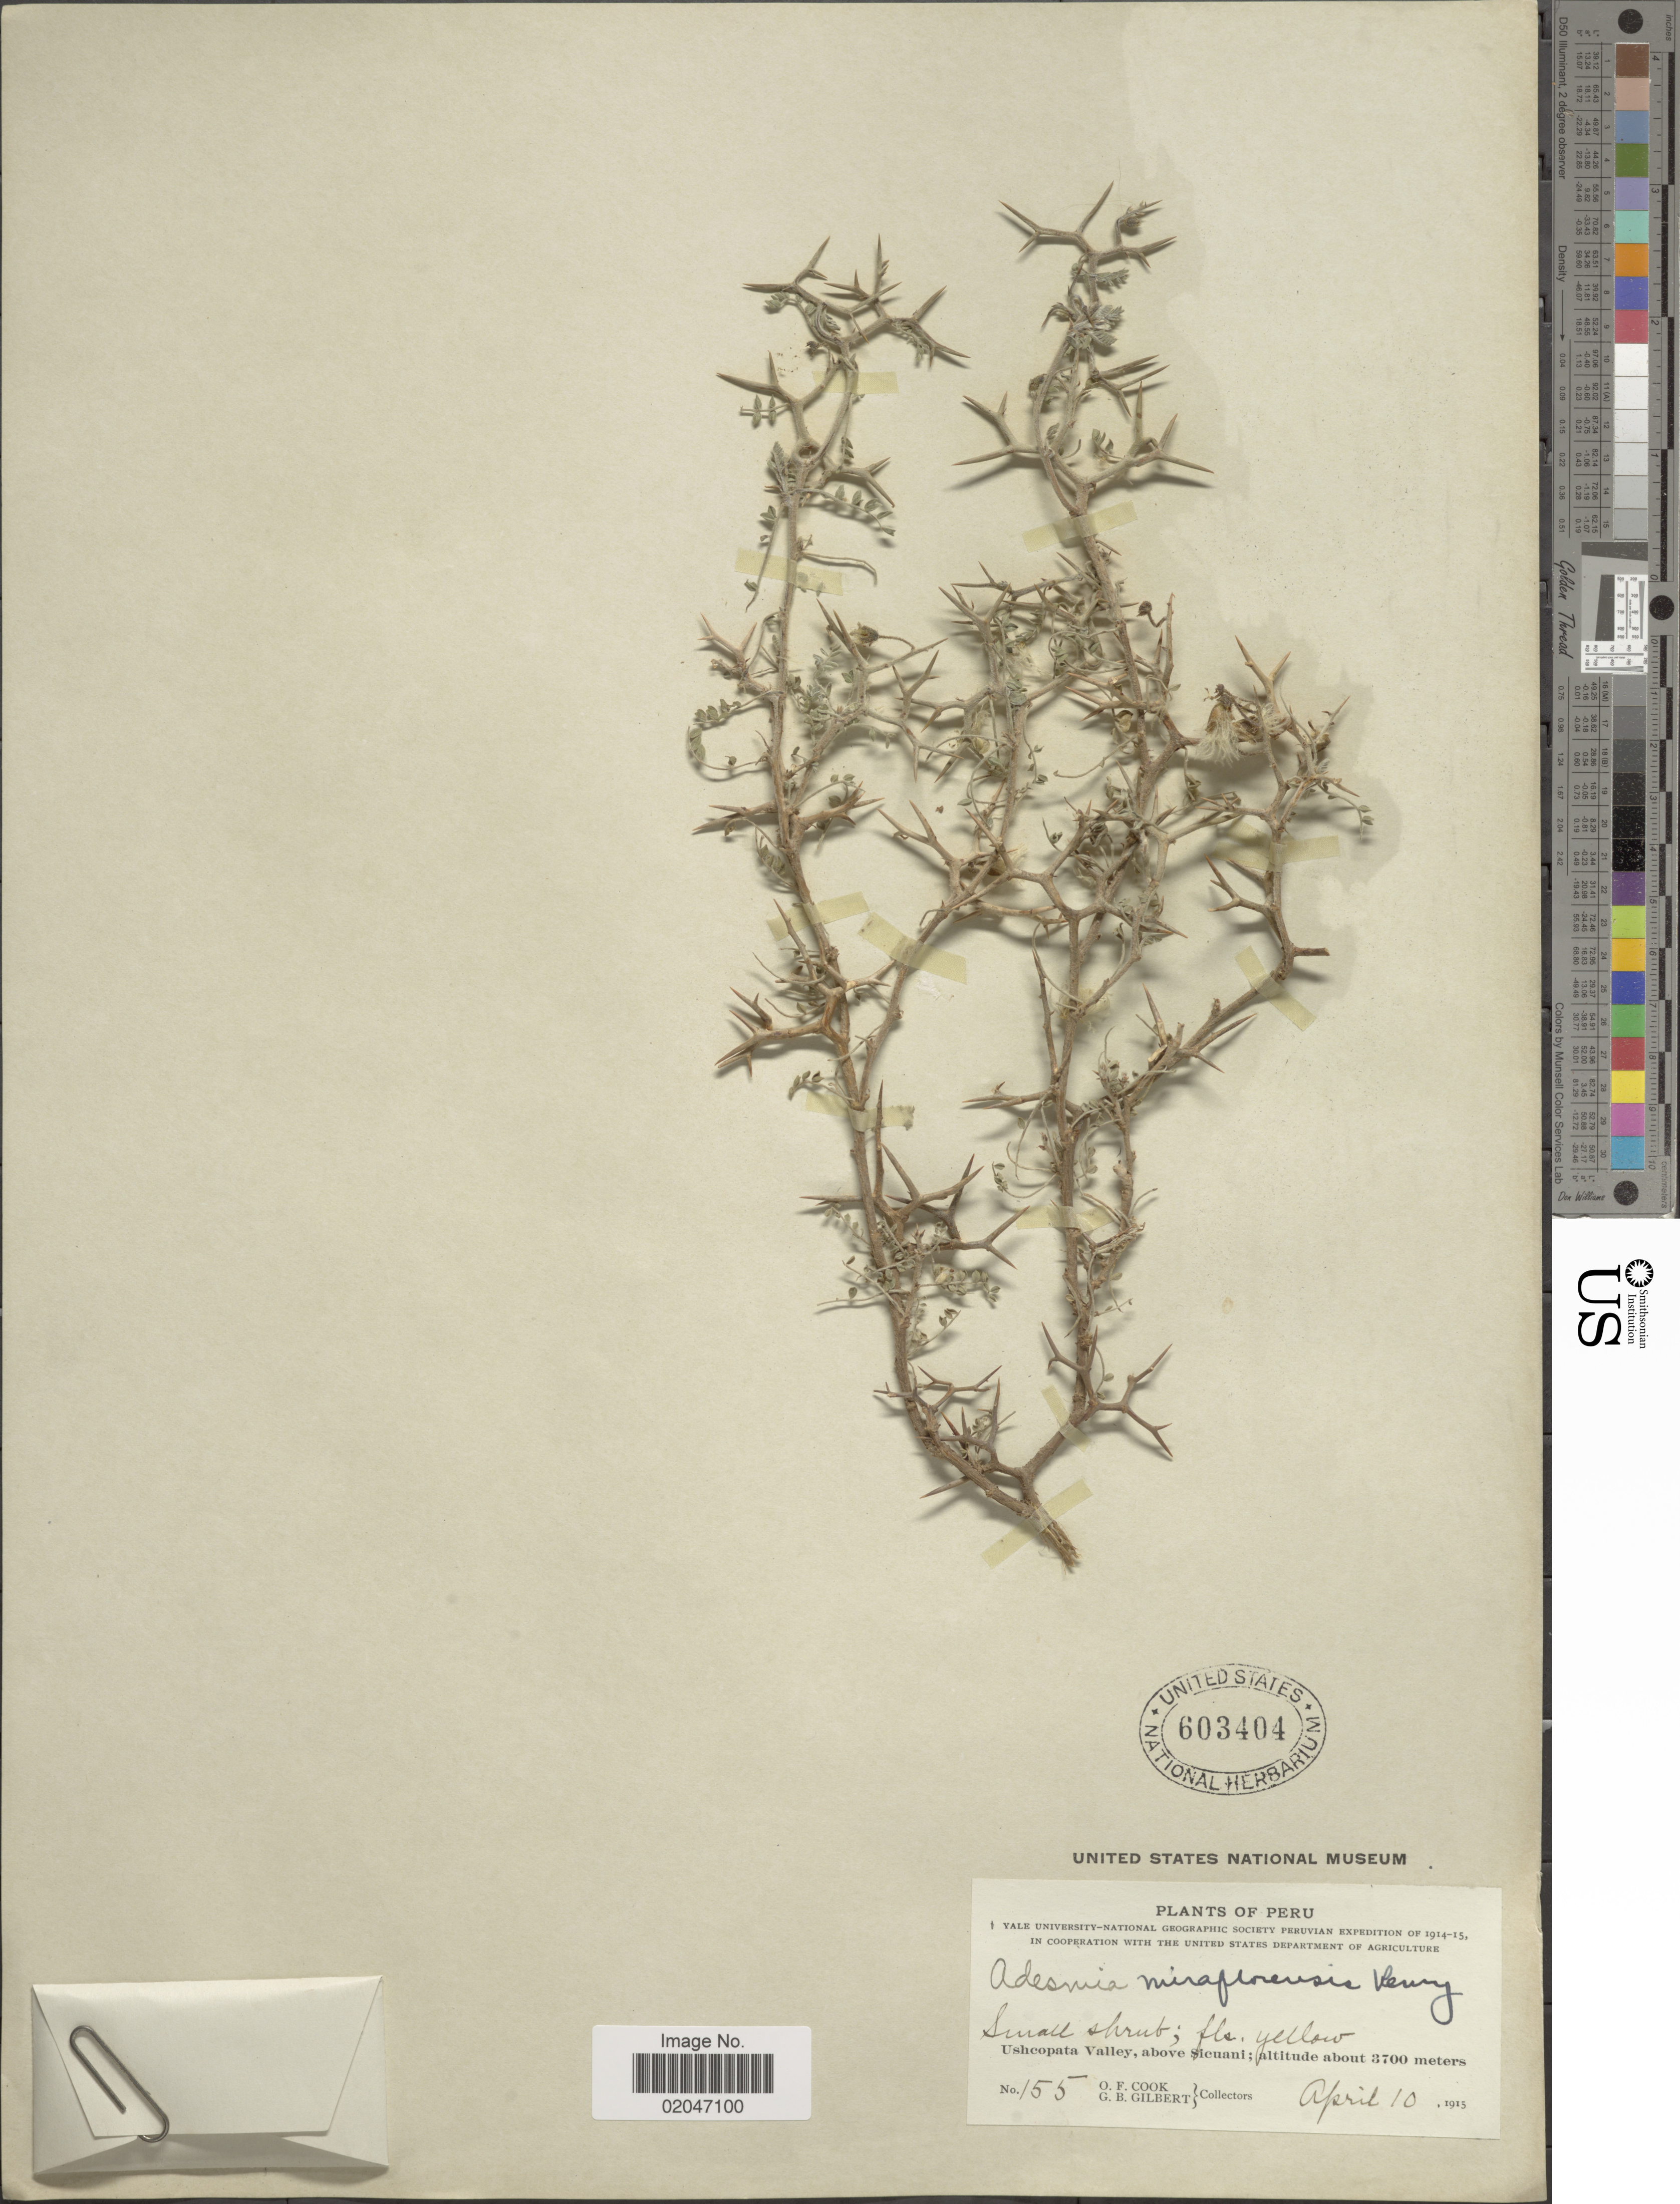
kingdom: Plantae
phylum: Tracheophyta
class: Magnoliopsida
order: Fabales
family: Fabaceae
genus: Adesmia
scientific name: Adesmia miraflorensis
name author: Remy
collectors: O. F. Cook & G. B. Gilbert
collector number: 155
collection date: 1915-04-10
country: Peru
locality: Ushcopata Valley, above Sicuani.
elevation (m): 3700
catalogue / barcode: US 603404